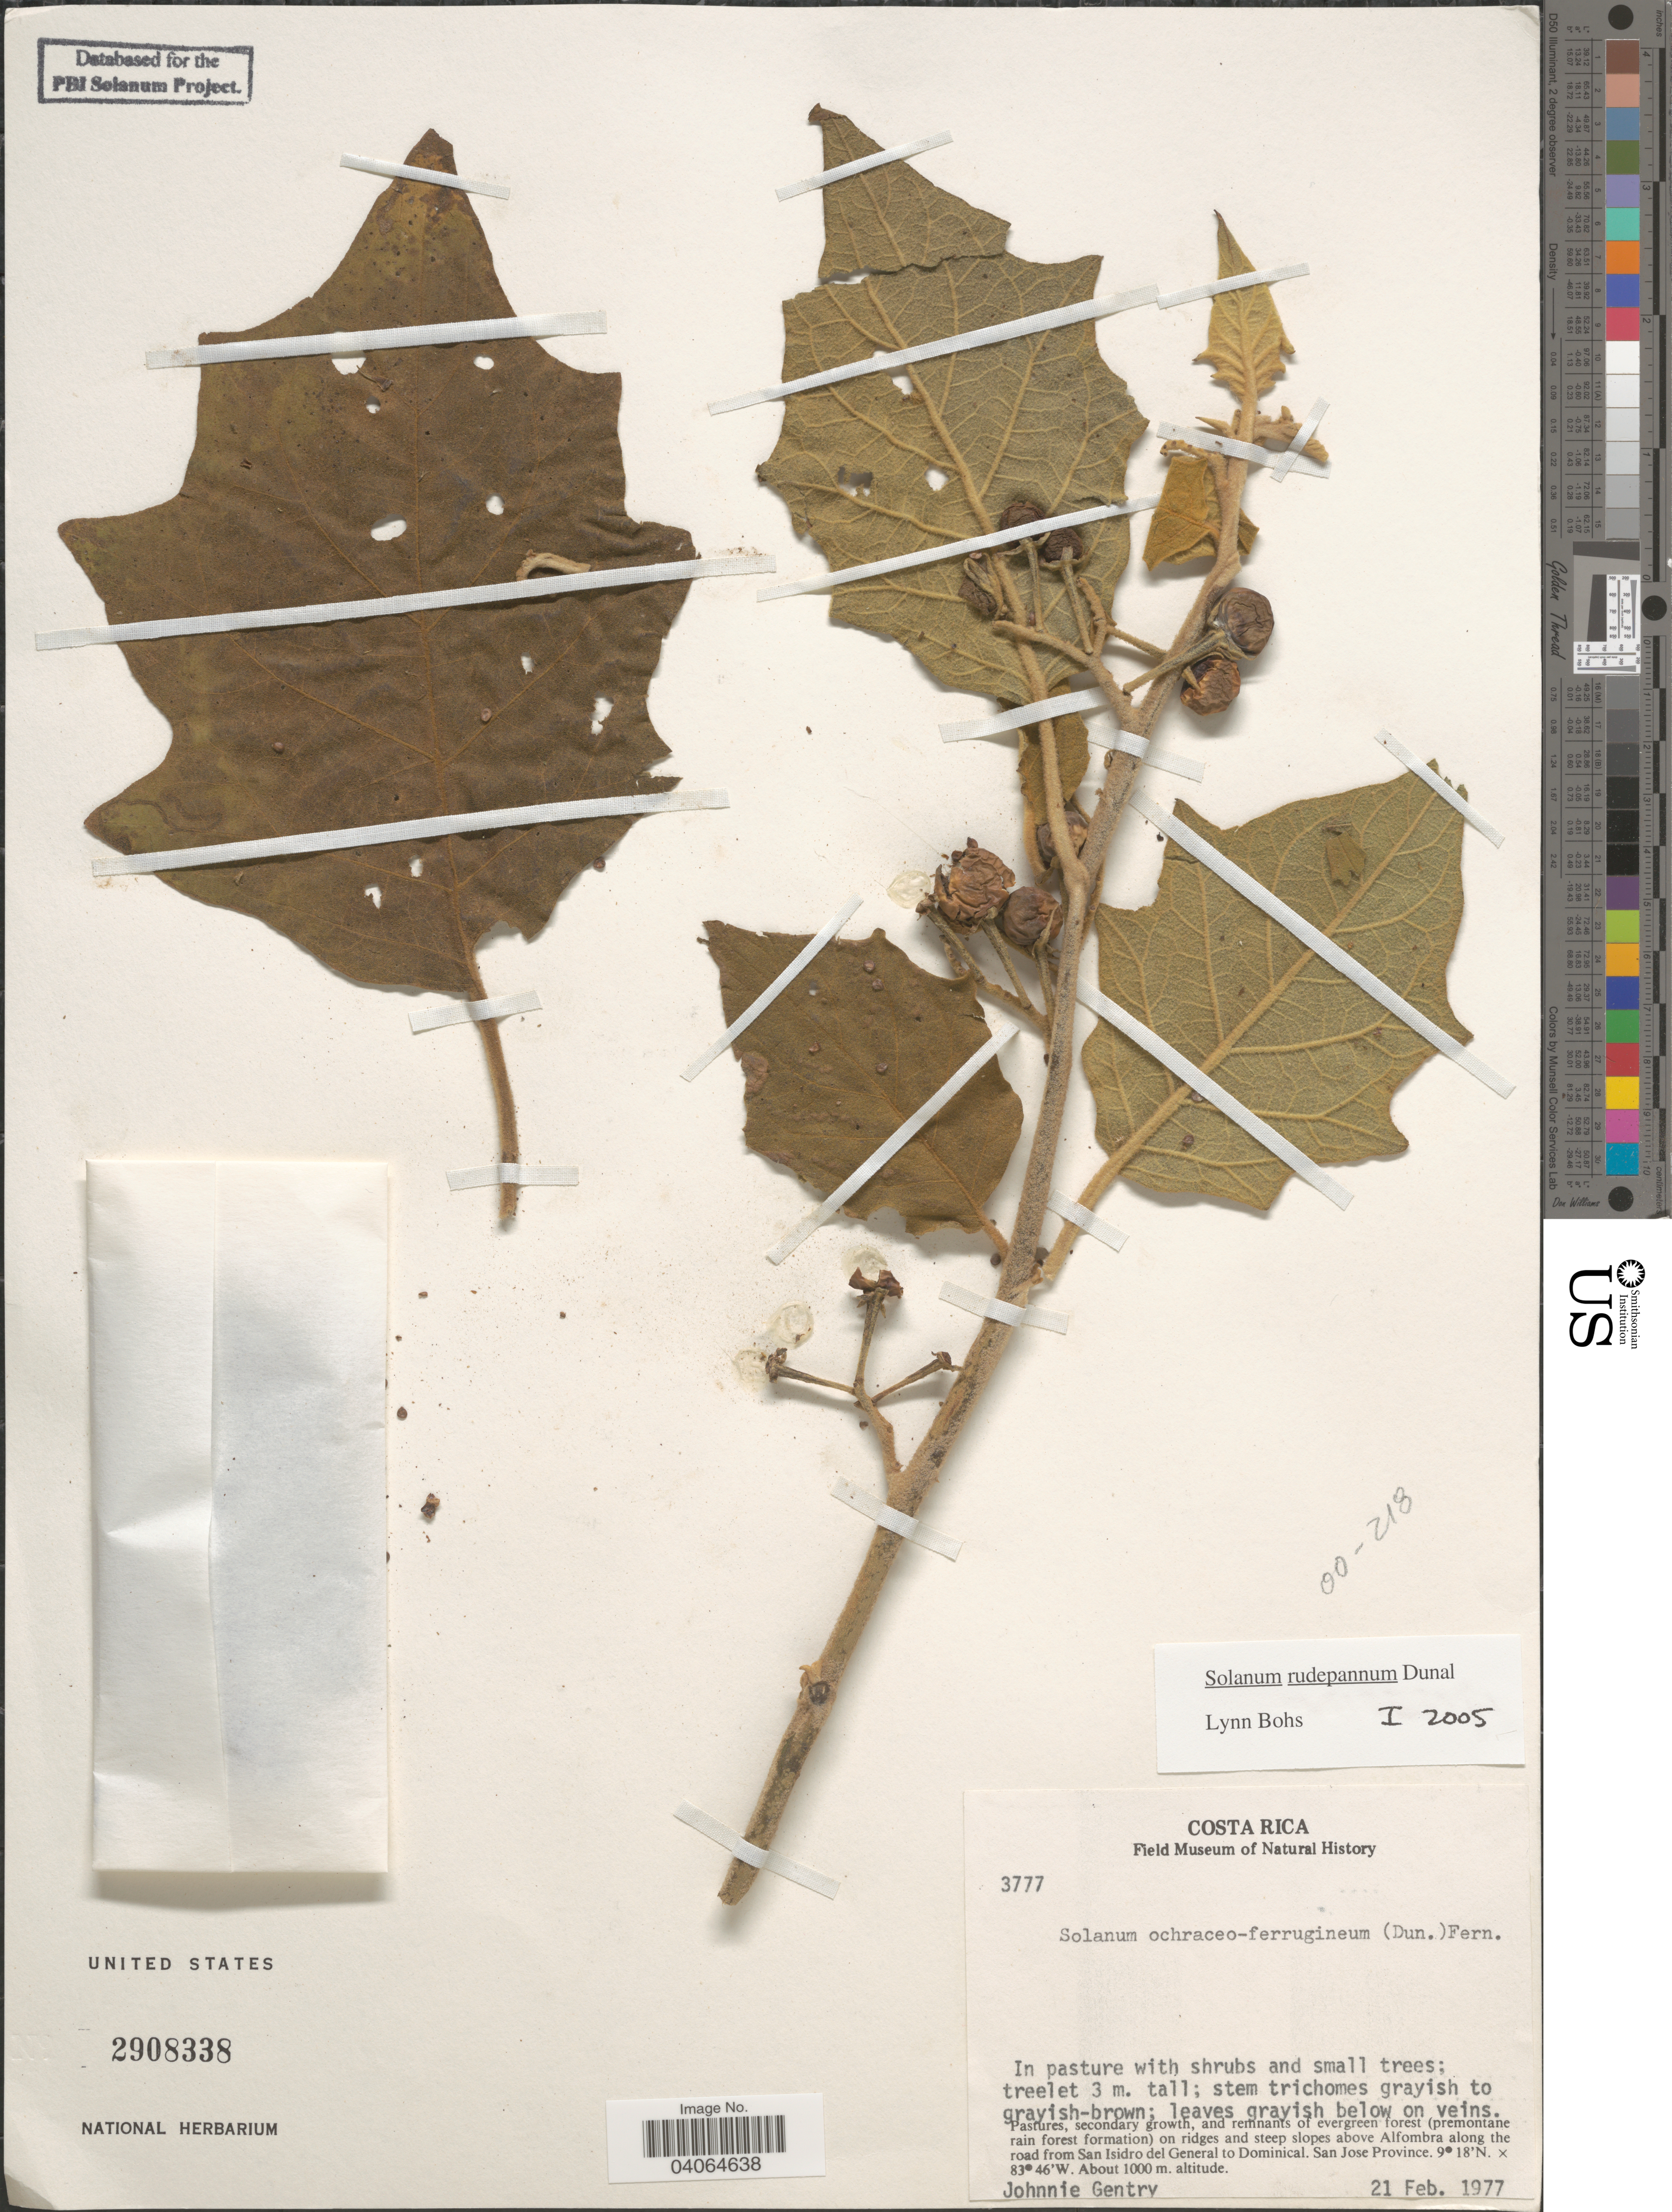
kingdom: Plantae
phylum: Tracheophyta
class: Magnoliopsida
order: Solanales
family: Solanaceae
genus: Solanum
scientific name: Solanum rudepannum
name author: Dunal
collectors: J. L. Gentry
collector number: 3777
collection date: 1977-02-21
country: Costa Rica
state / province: San José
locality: Above Alfombra along the road from San Isidro del General to Dominical.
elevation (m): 1000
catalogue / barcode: US 2908338